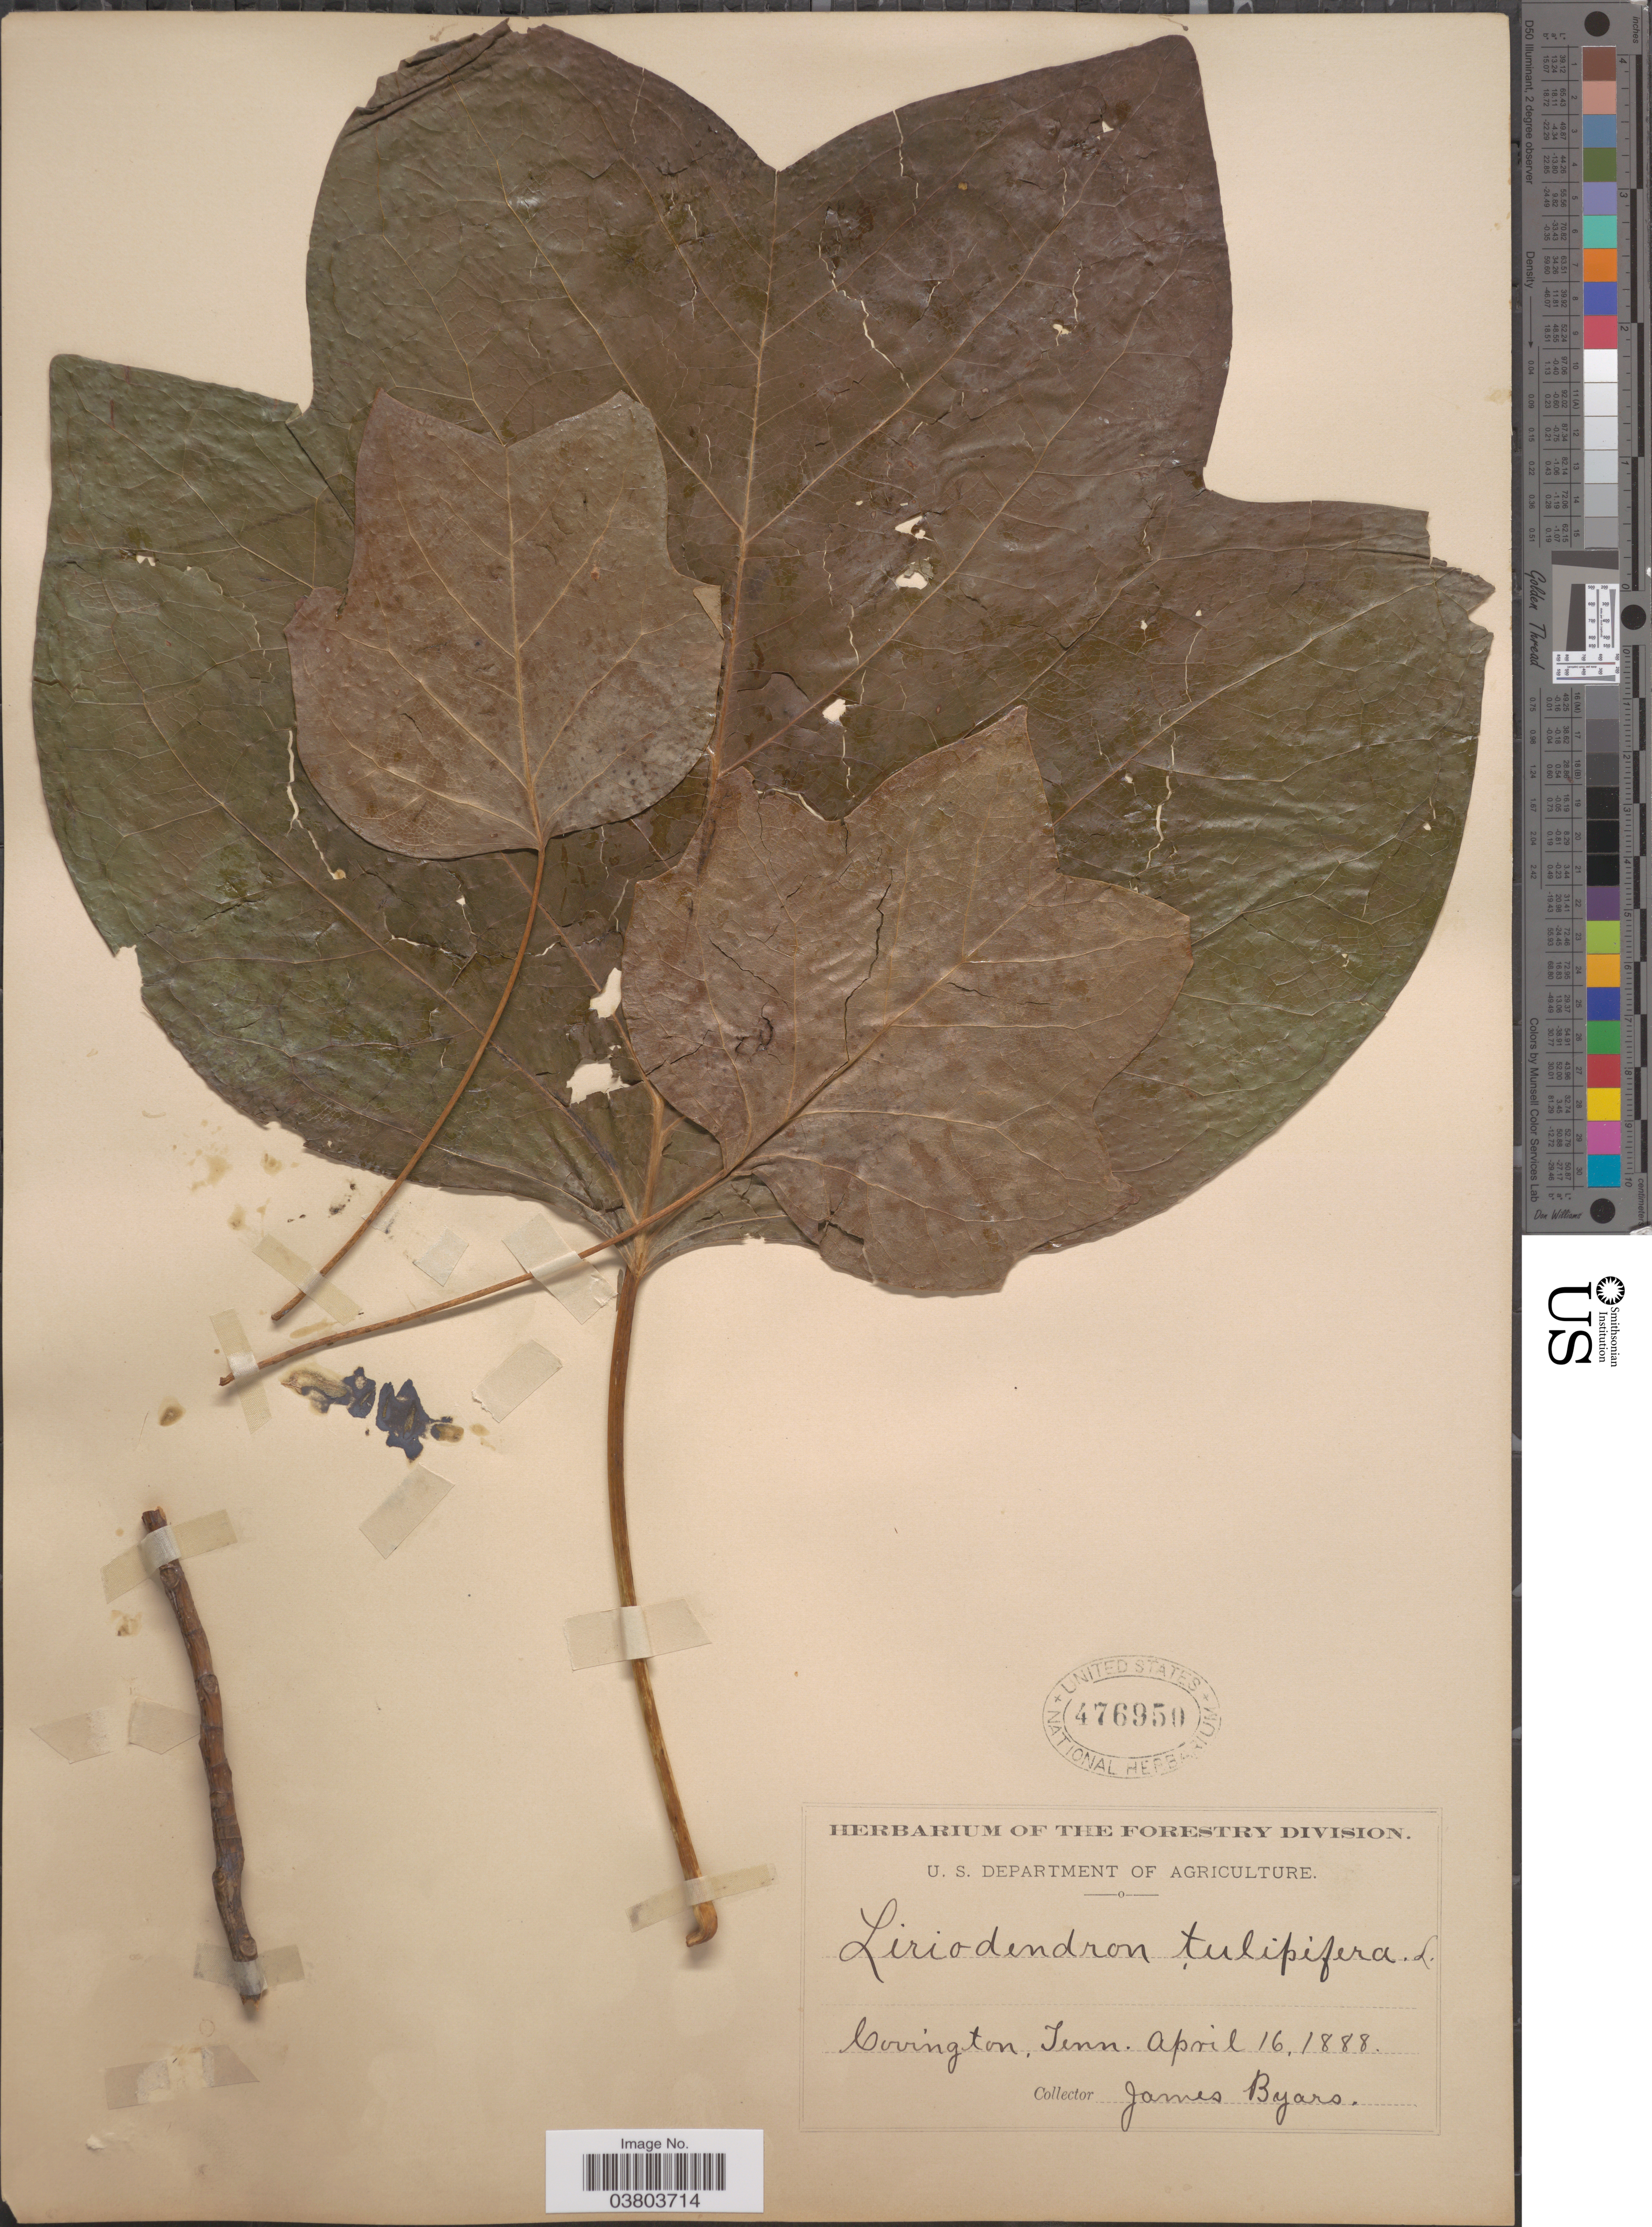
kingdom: Plantae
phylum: Tracheophyta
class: Magnoliopsida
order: Magnoliales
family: Magnoliaceae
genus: Liriodendron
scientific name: Liriodendron tulipifera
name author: L.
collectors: J. Byars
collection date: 1888-04-16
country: United States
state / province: Tennessee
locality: Covington.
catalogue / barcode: US 476950